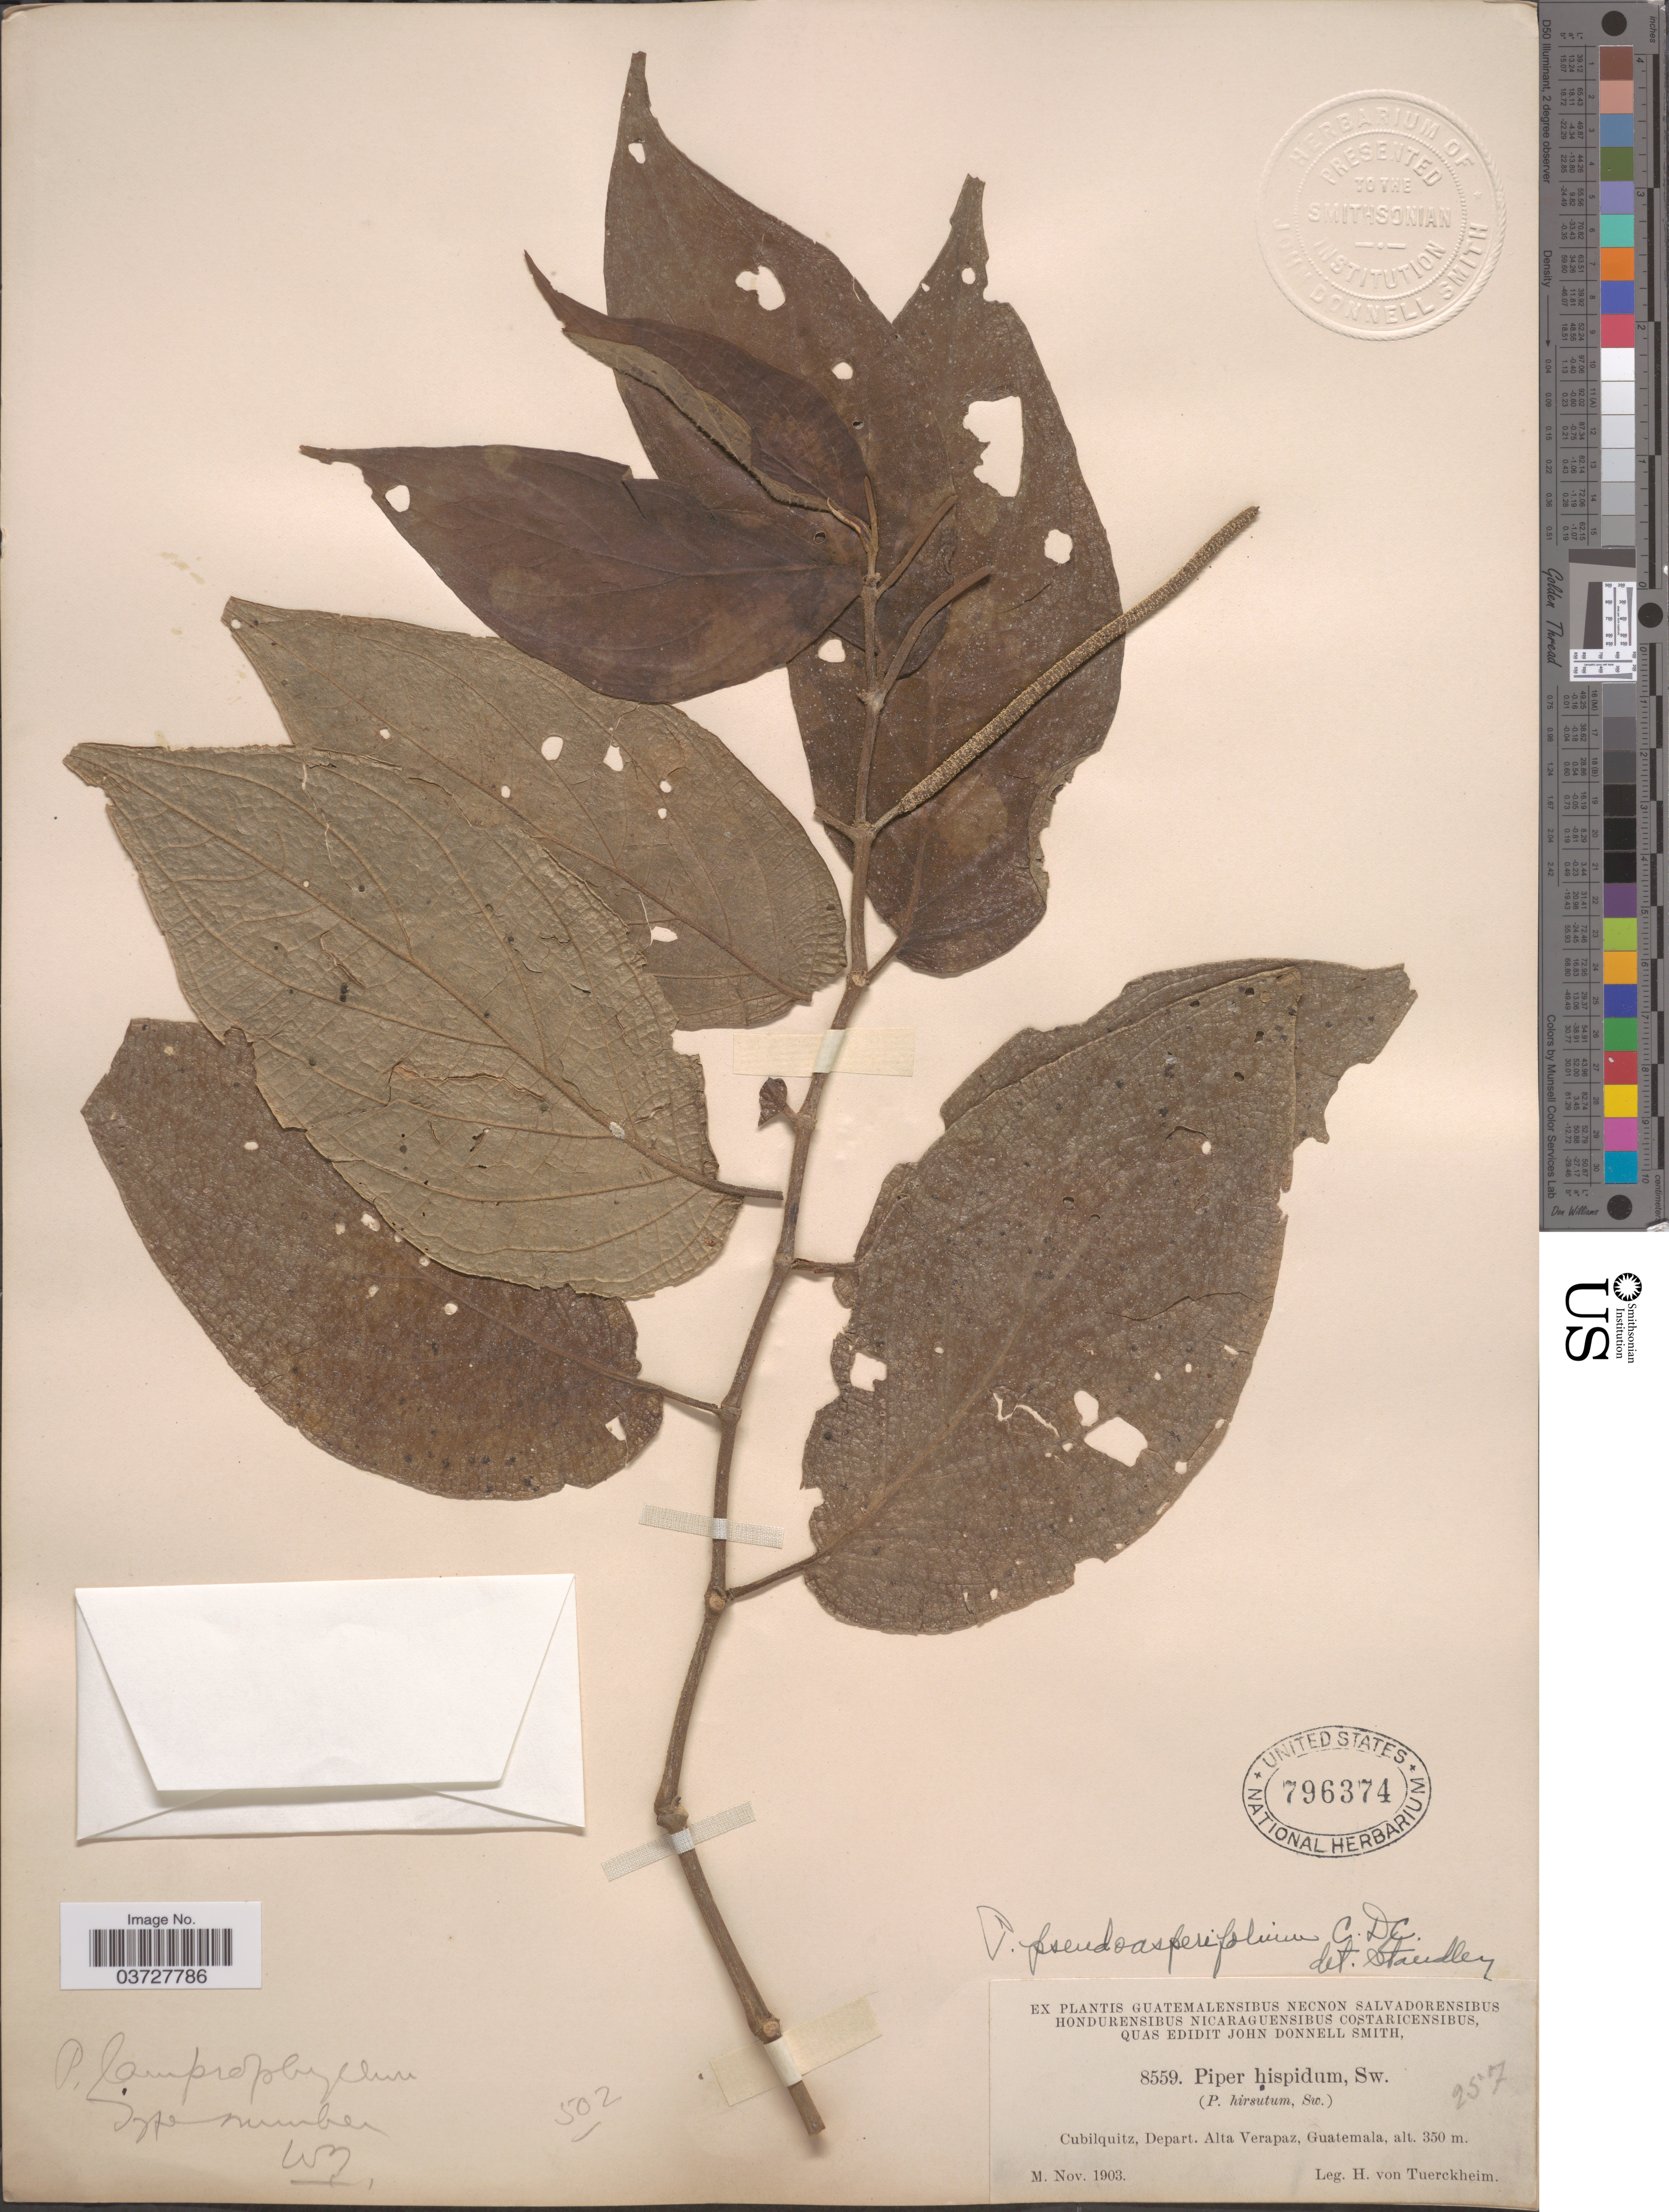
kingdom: Plantae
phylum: Tracheophyta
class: Magnoliopsida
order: Piperales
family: Piperaceae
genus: Piper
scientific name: Piper pseudoasperifolium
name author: C. DC.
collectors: H. von Türckheim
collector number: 8559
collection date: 1903-11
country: Guatemala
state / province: Alta Verapaz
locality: Cubilquitz, Depart. Alta Verapaz.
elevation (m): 350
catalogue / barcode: US 796374